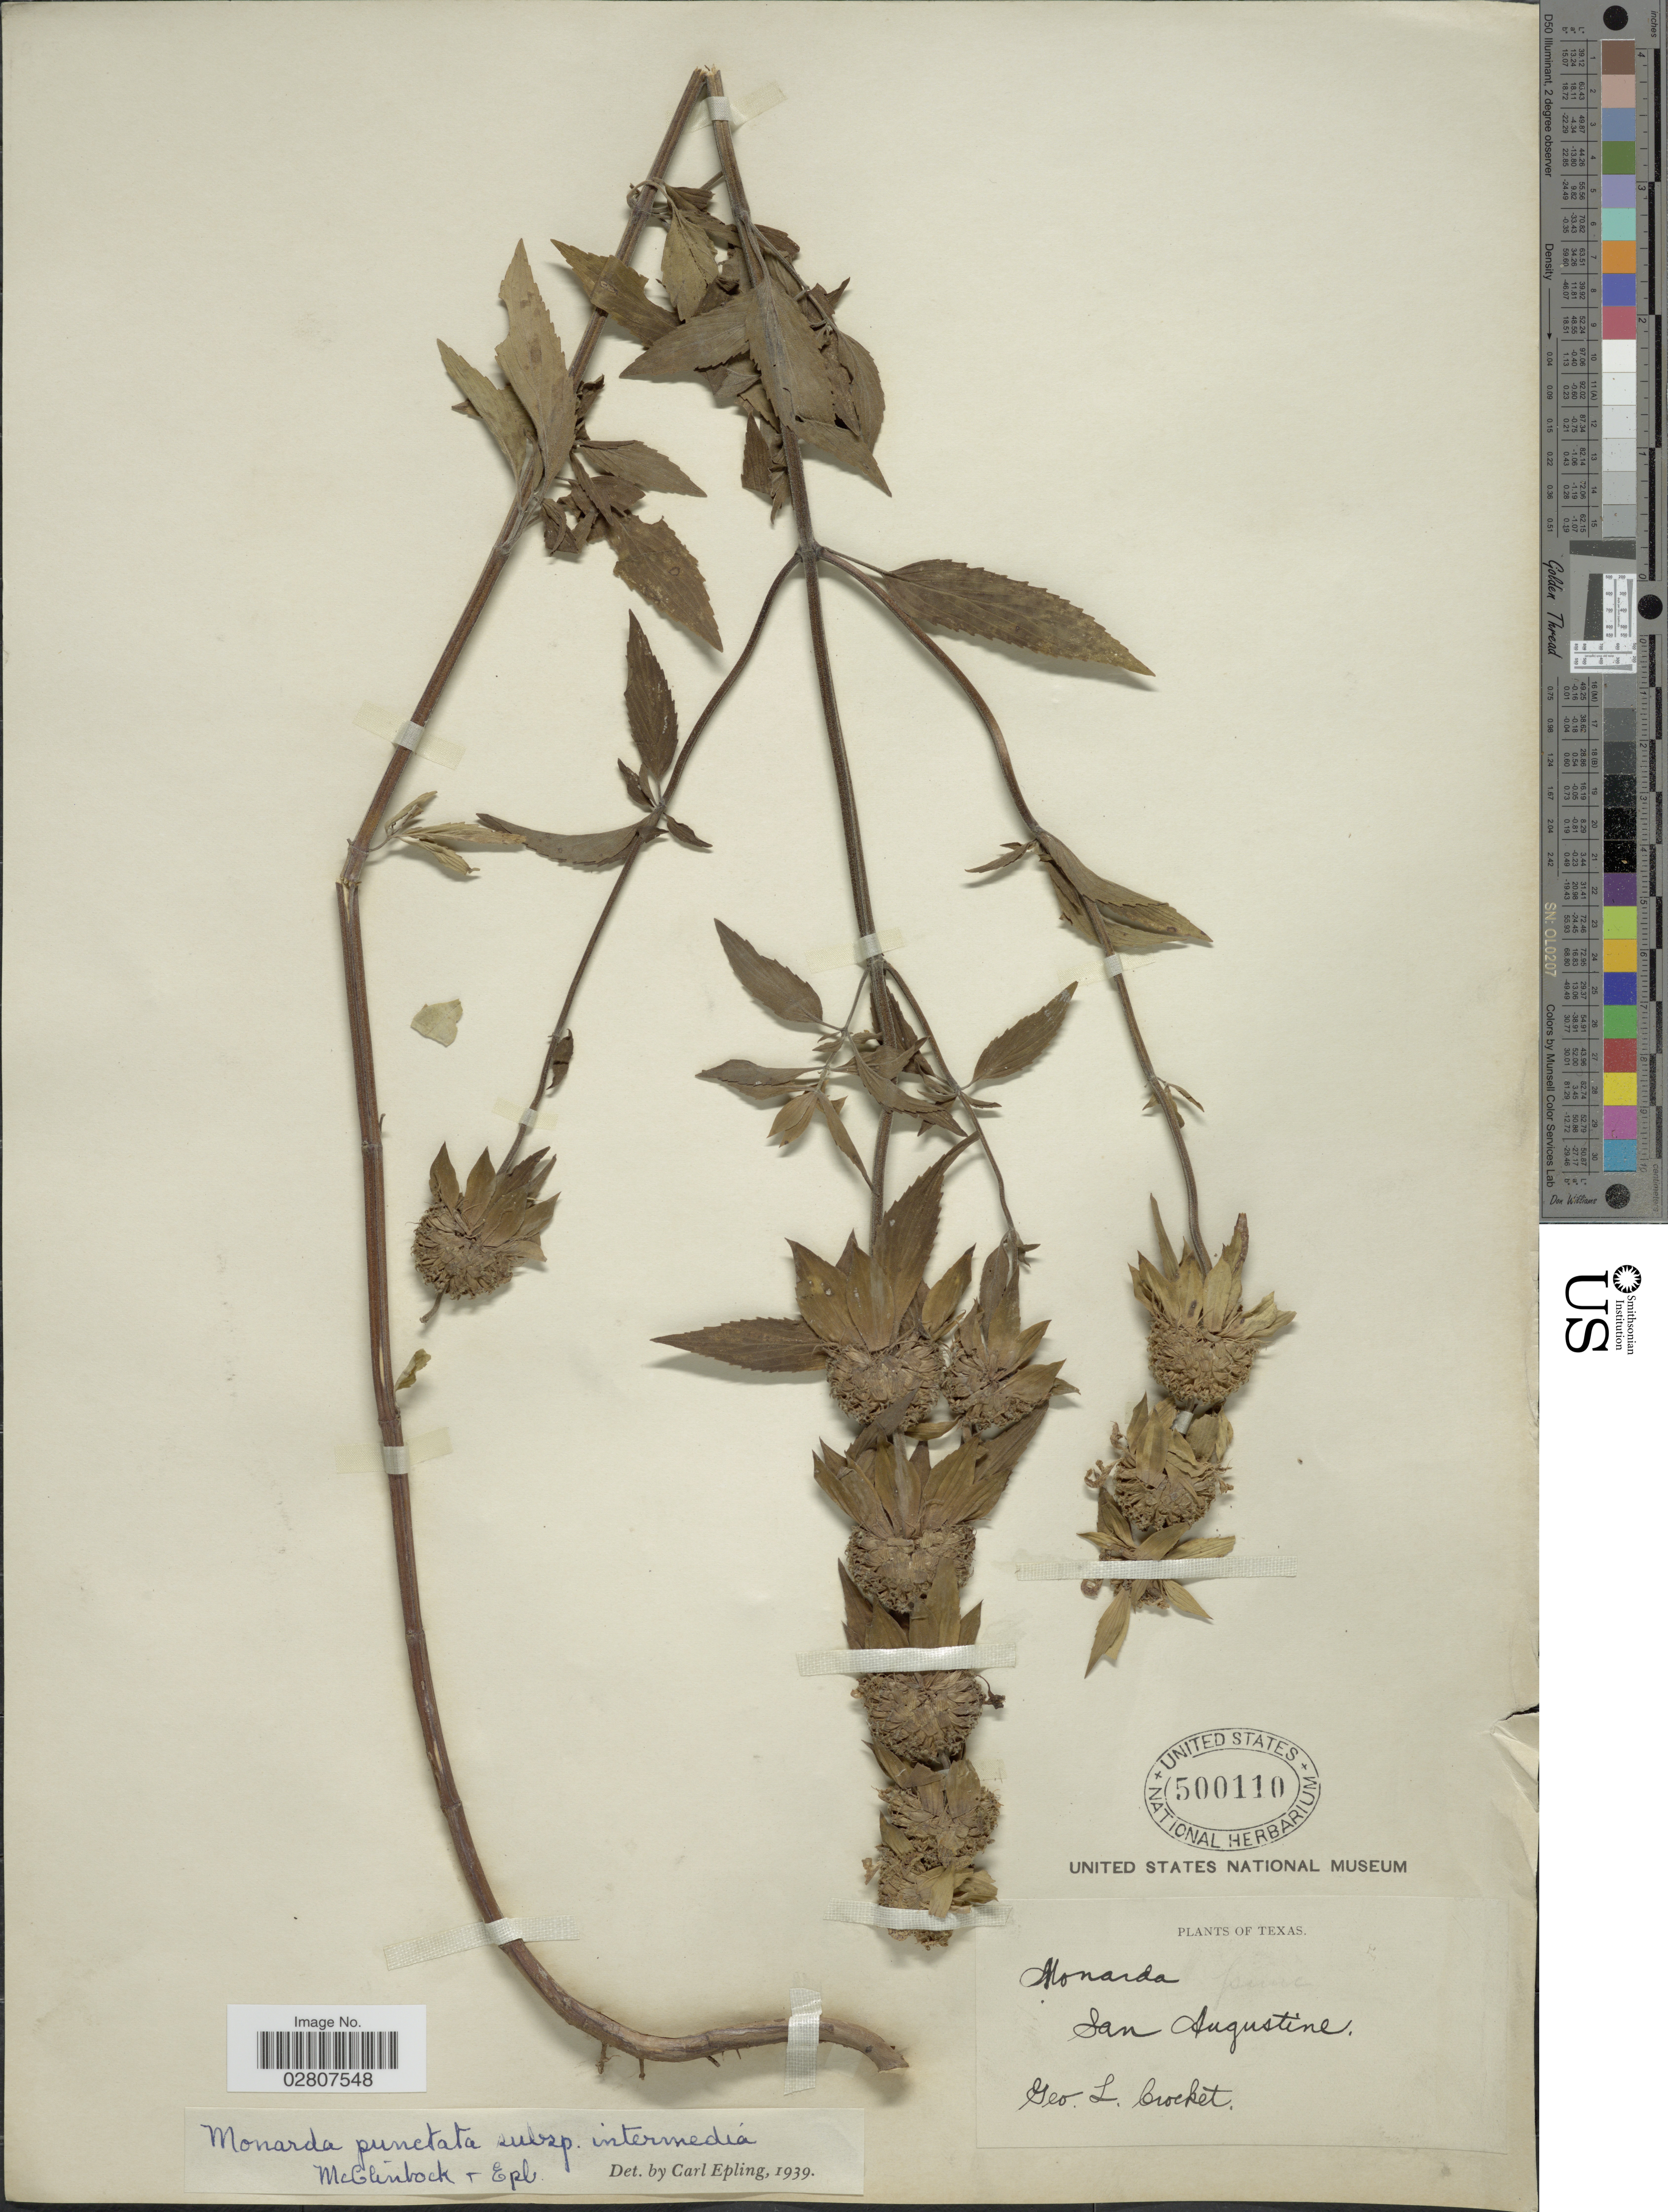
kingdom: Plantae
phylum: Tracheophyta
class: Magnoliopsida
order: Lamiales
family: Lamiaceae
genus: Monarda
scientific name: Monarda punctata var. intermedia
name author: (E. M. McClint. & Epling) Waterf.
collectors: G. Crocket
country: United States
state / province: Texas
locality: San Augustine.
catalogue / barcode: US 500110